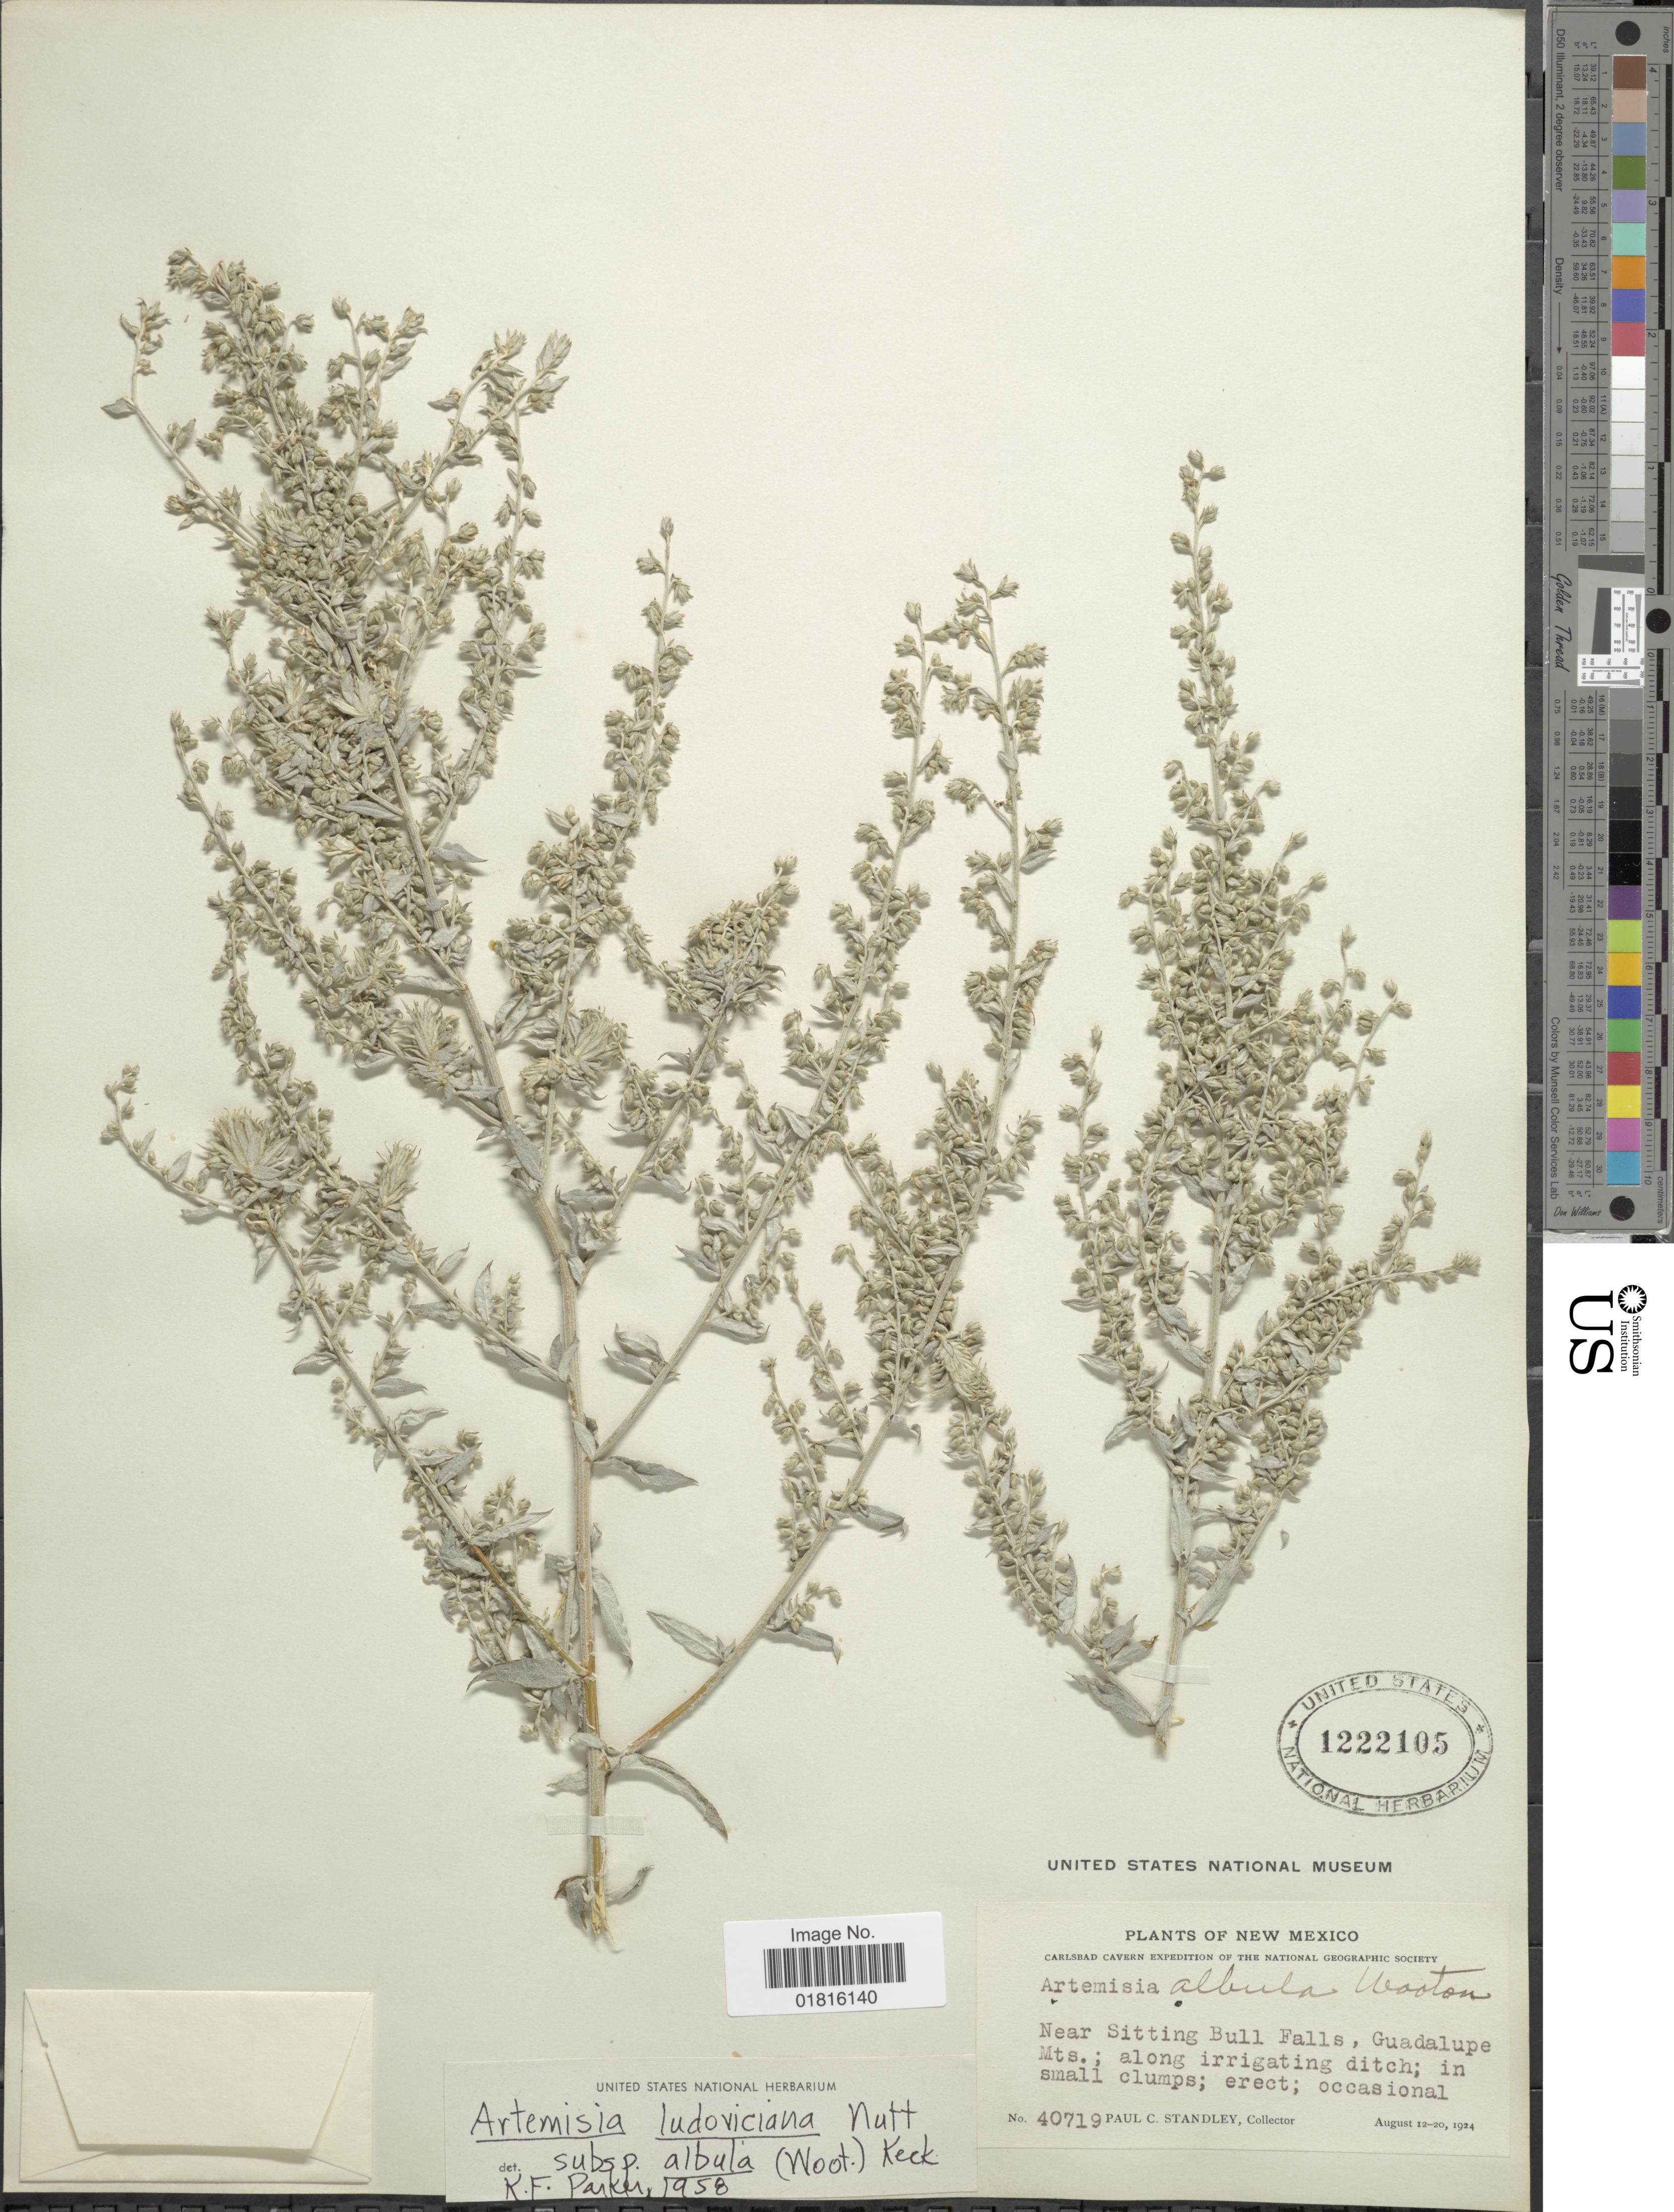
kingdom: Plantae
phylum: Tracheophyta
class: Magnoliopsida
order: Asterales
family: Asteraceae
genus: Artemisia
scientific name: Artemisia ludoviciana subsp. albula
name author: (Wooton) D.D. Keck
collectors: P. C. Standley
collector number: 40719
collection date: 1924-08-12/1924-08-20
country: United States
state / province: New Mexico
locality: Near Sitting Bull Falls, Guadalupe Mts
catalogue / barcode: US 1222105